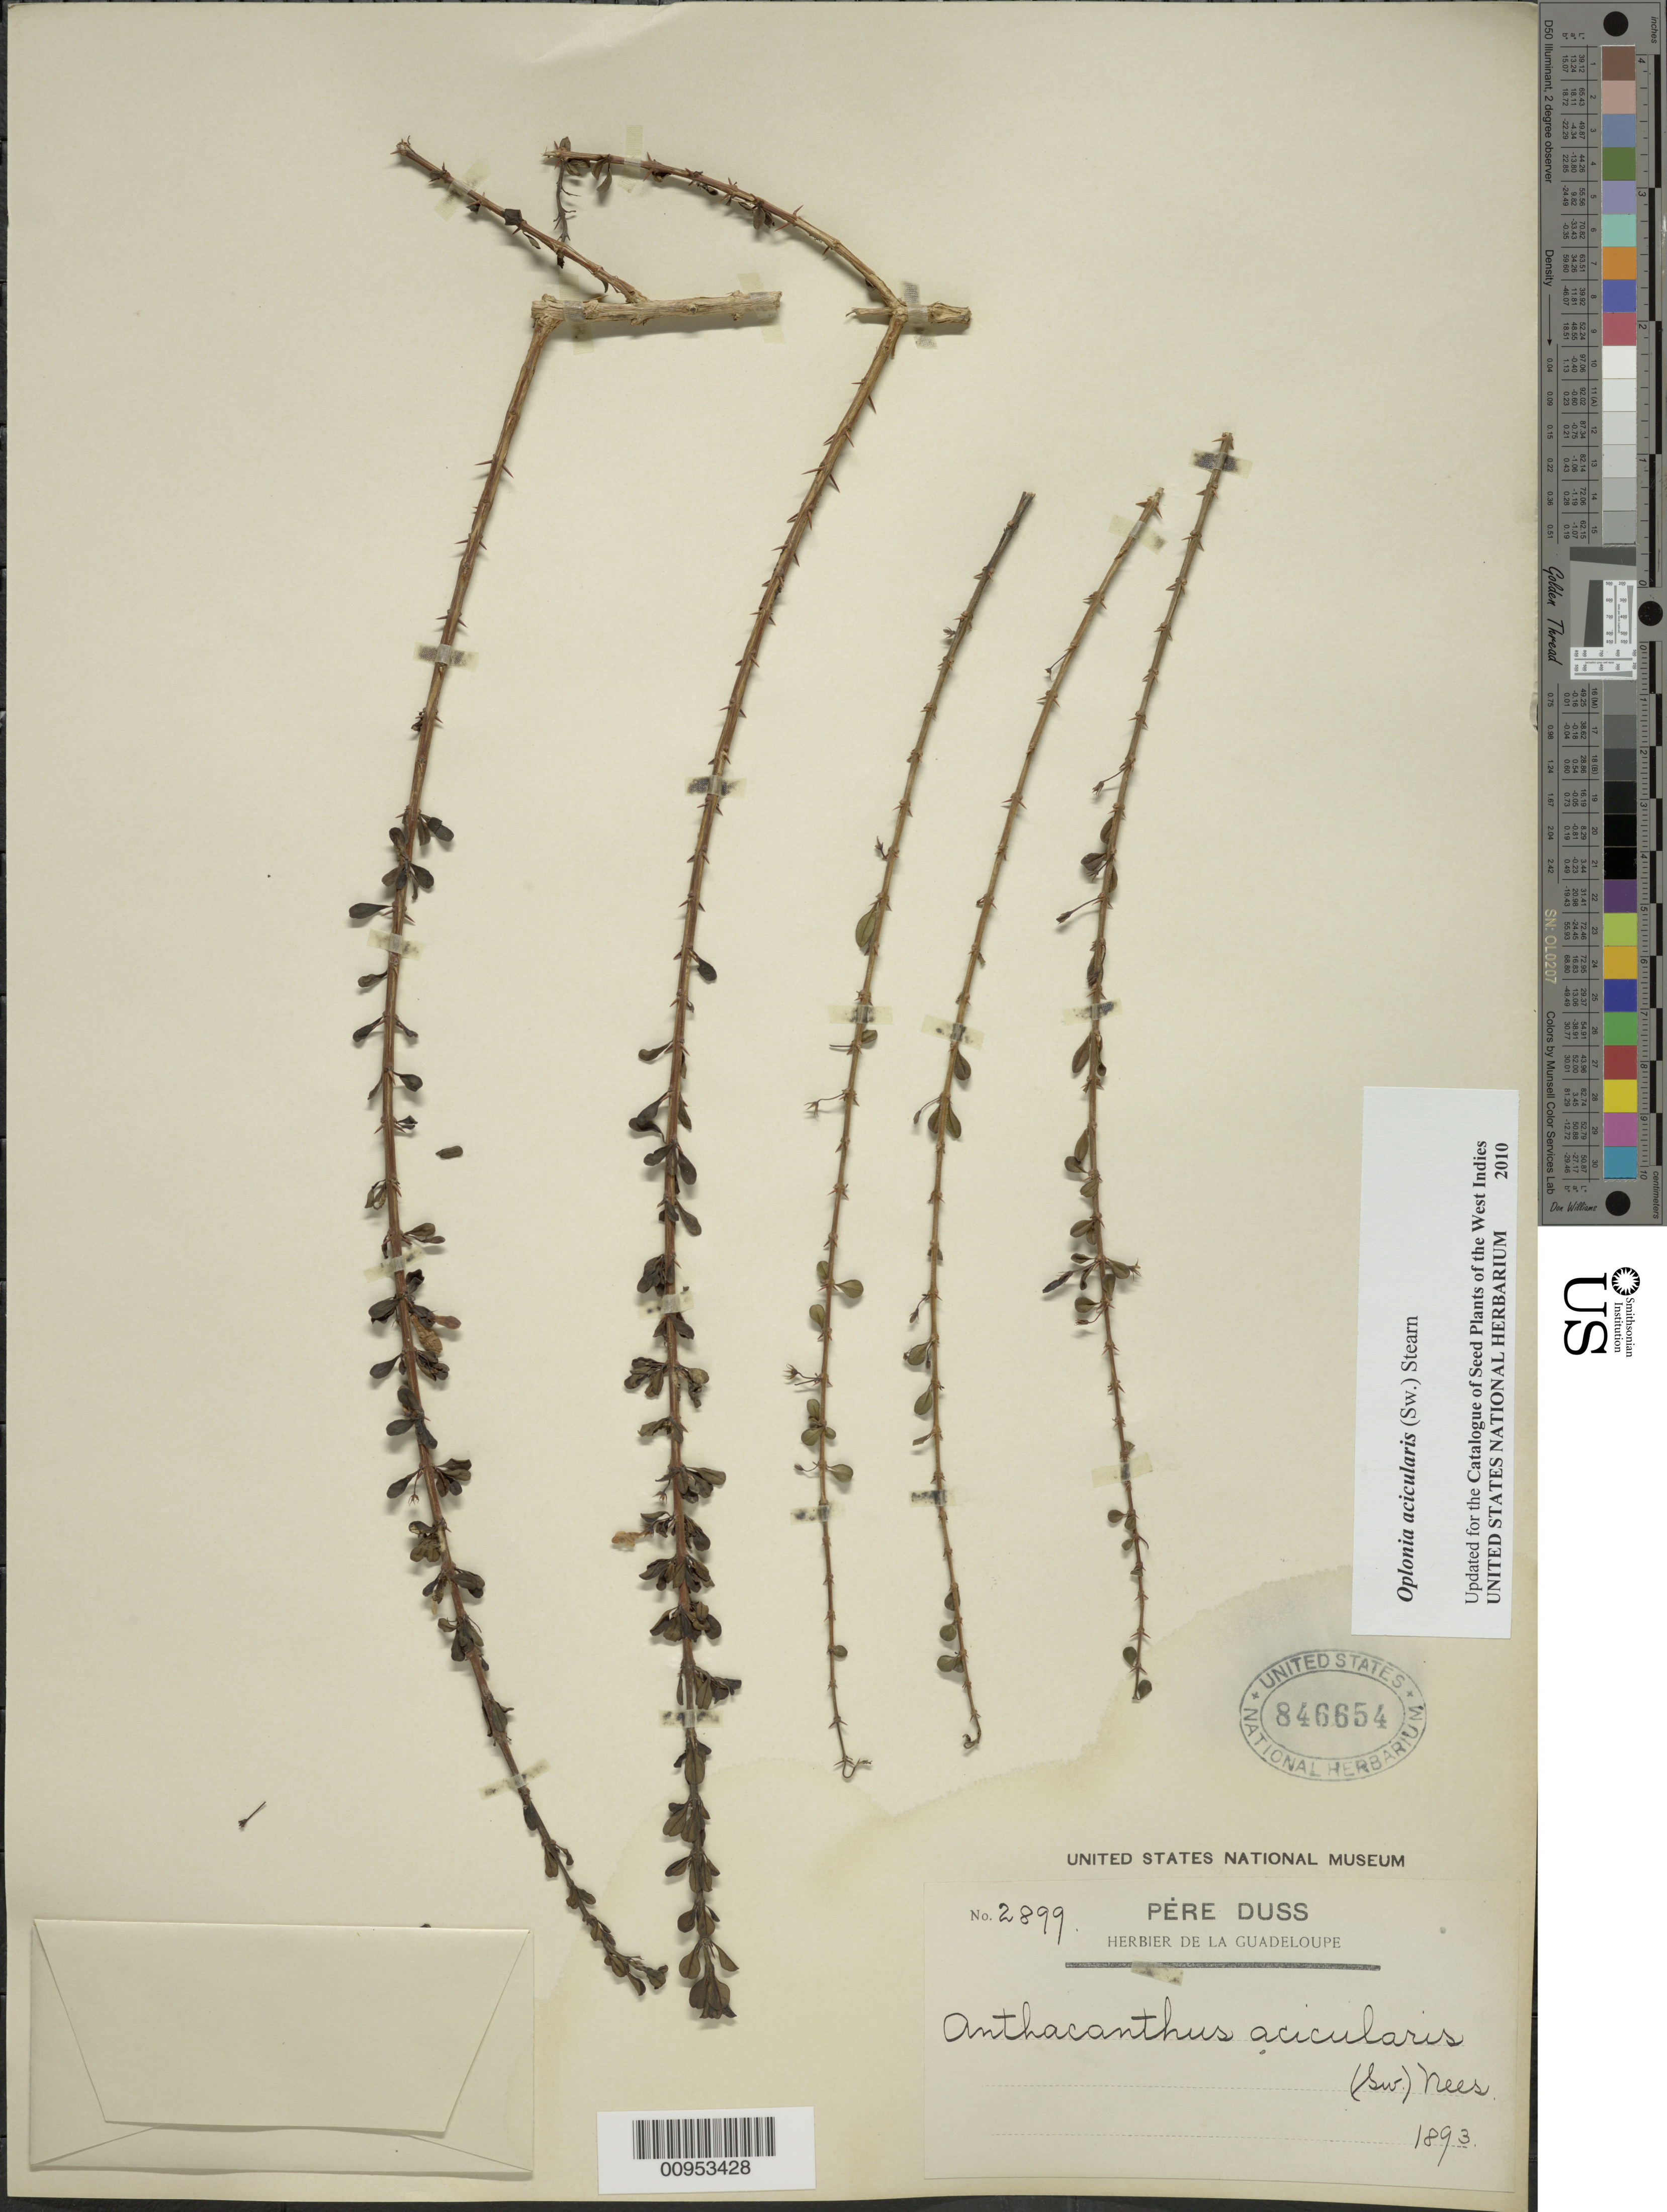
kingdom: Plantae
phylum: Tracheophyta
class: Magnoliopsida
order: Lamiales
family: Acanthaceae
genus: Oplonia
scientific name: Oplonia acicularis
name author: (Sw.) Stearn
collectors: Père Duss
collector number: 2899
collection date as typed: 1893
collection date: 1893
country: Guadeloupe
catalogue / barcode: US 846654